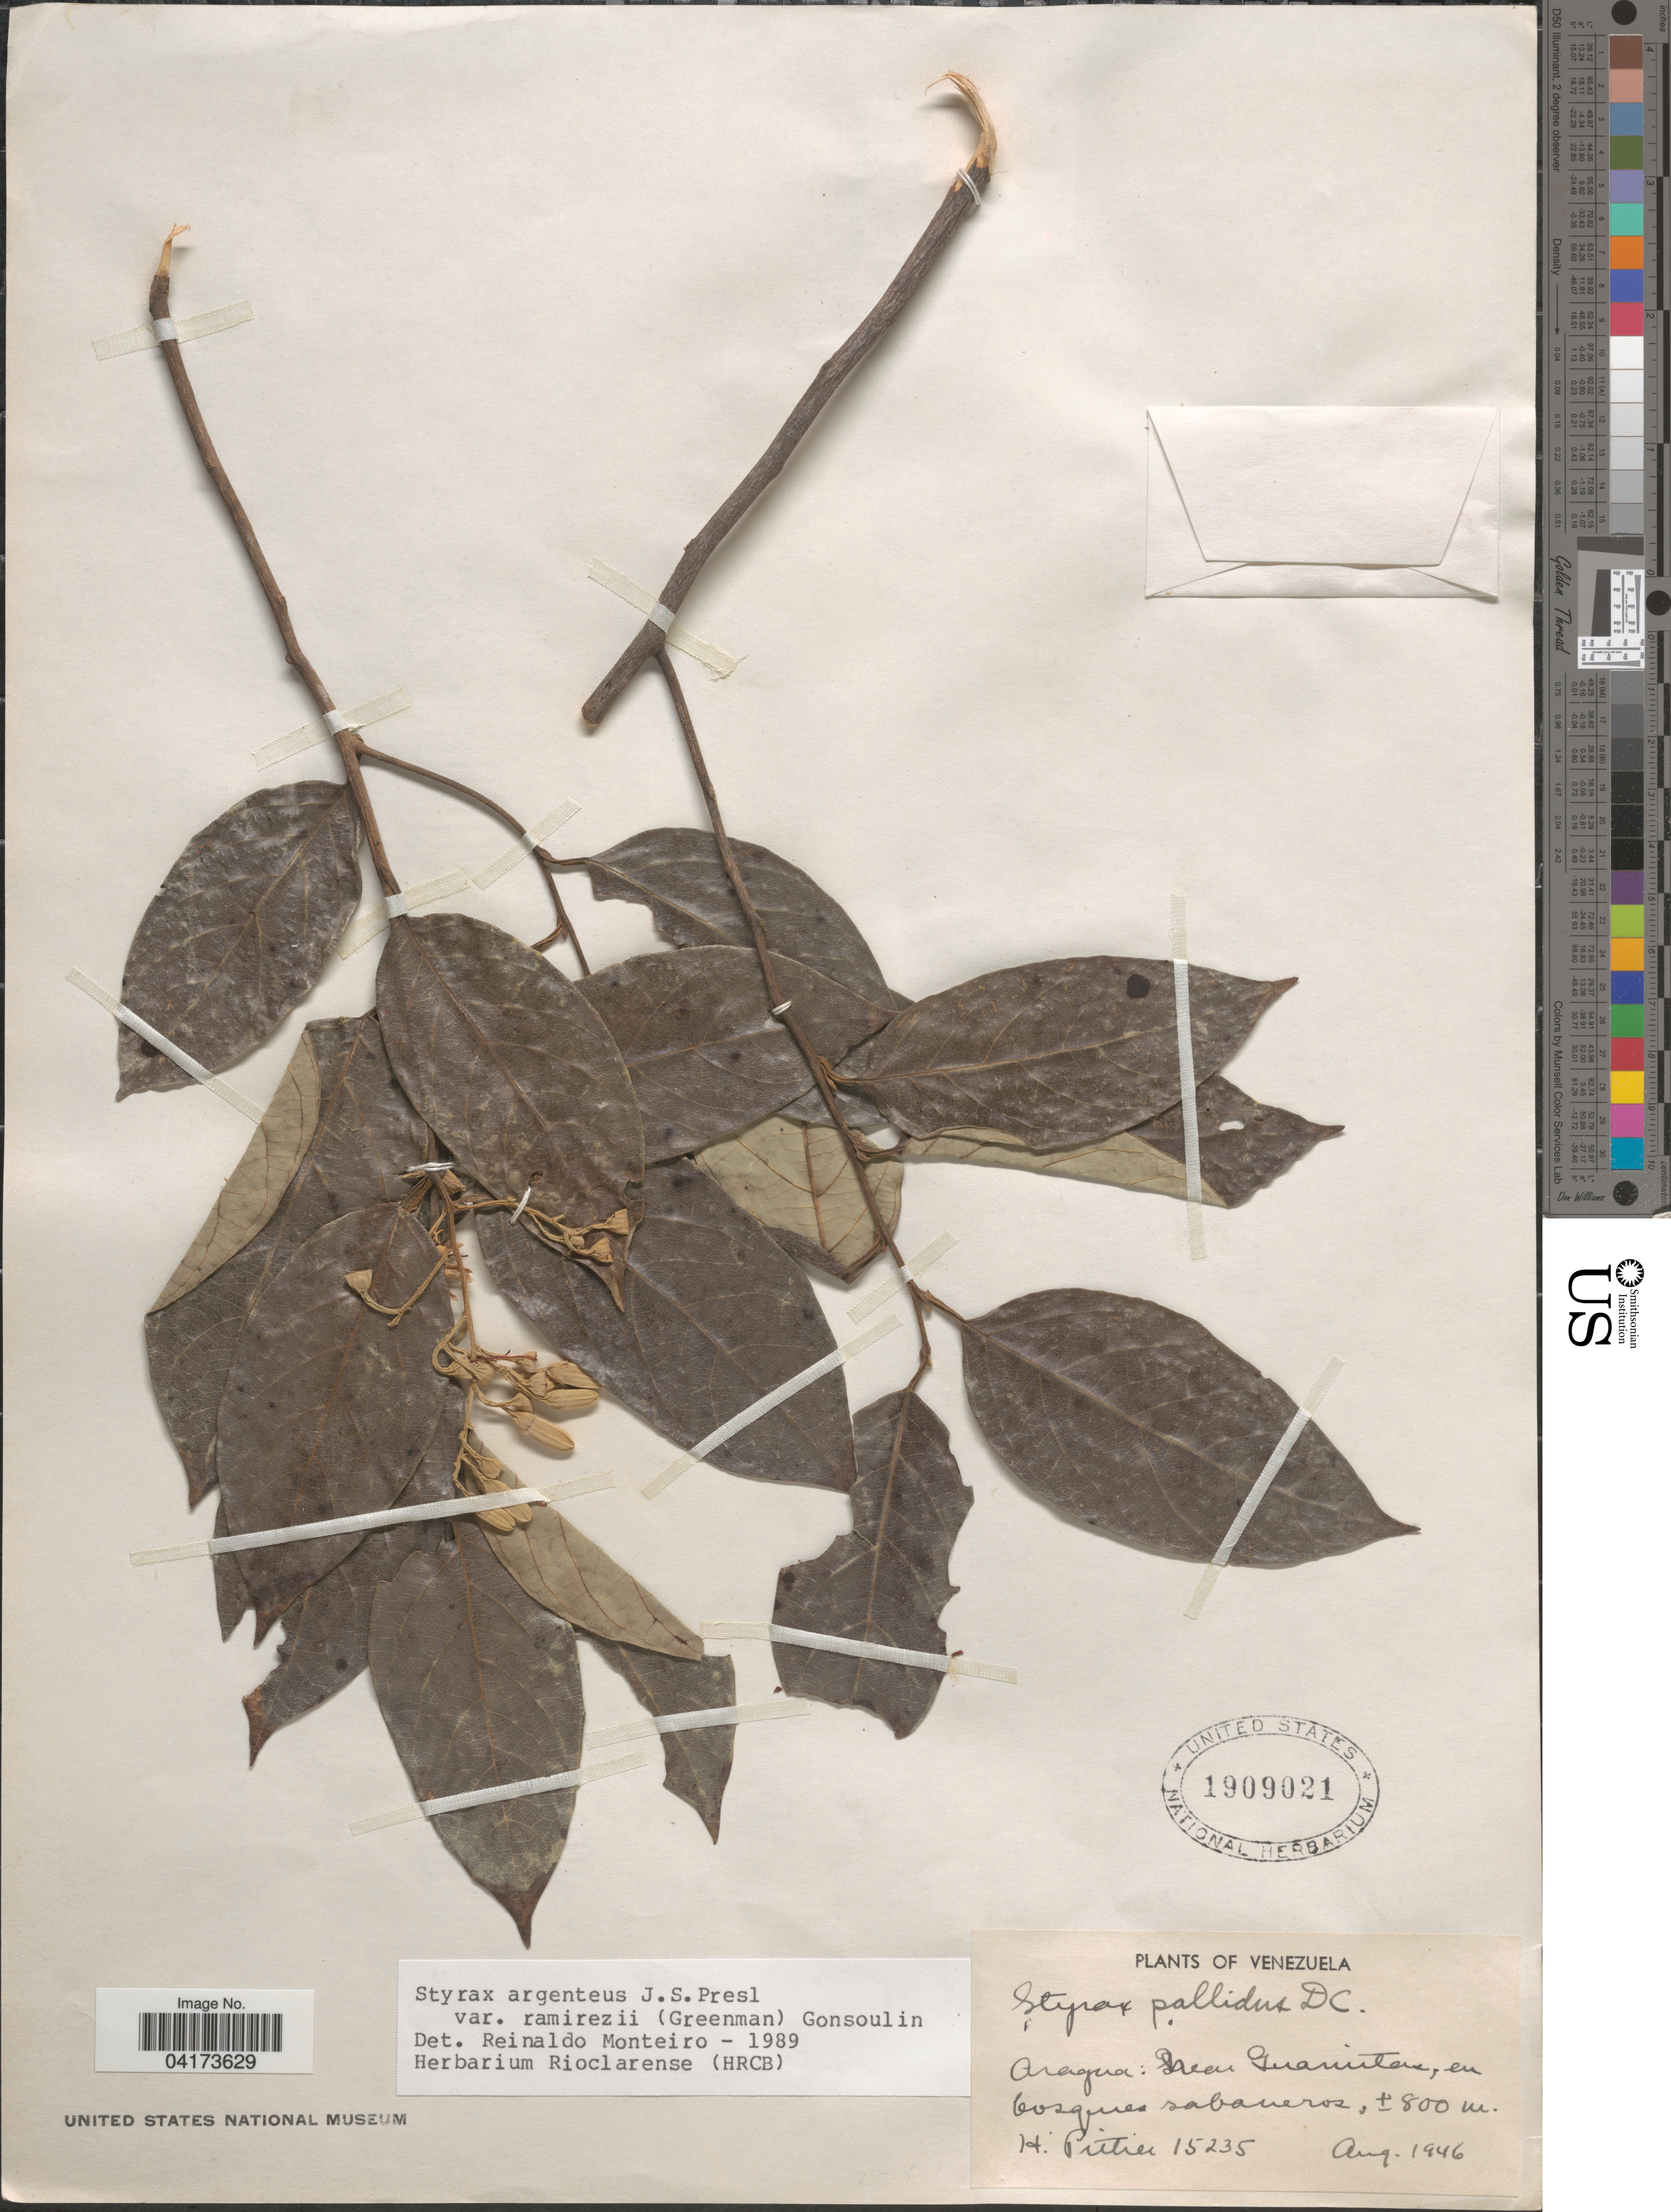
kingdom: Plantae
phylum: Tracheophyta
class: Magnoliopsida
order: Ericales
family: Styracaceae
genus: Styrax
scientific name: Styrax argenteus var. ramirezii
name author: (Greenm.) Gonsoulin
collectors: H. F. Pittier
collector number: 15235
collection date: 1946-08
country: Venezuela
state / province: Aragua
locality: Near Guamitas, en bosques sabaneros.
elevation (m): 800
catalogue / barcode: US 1909021